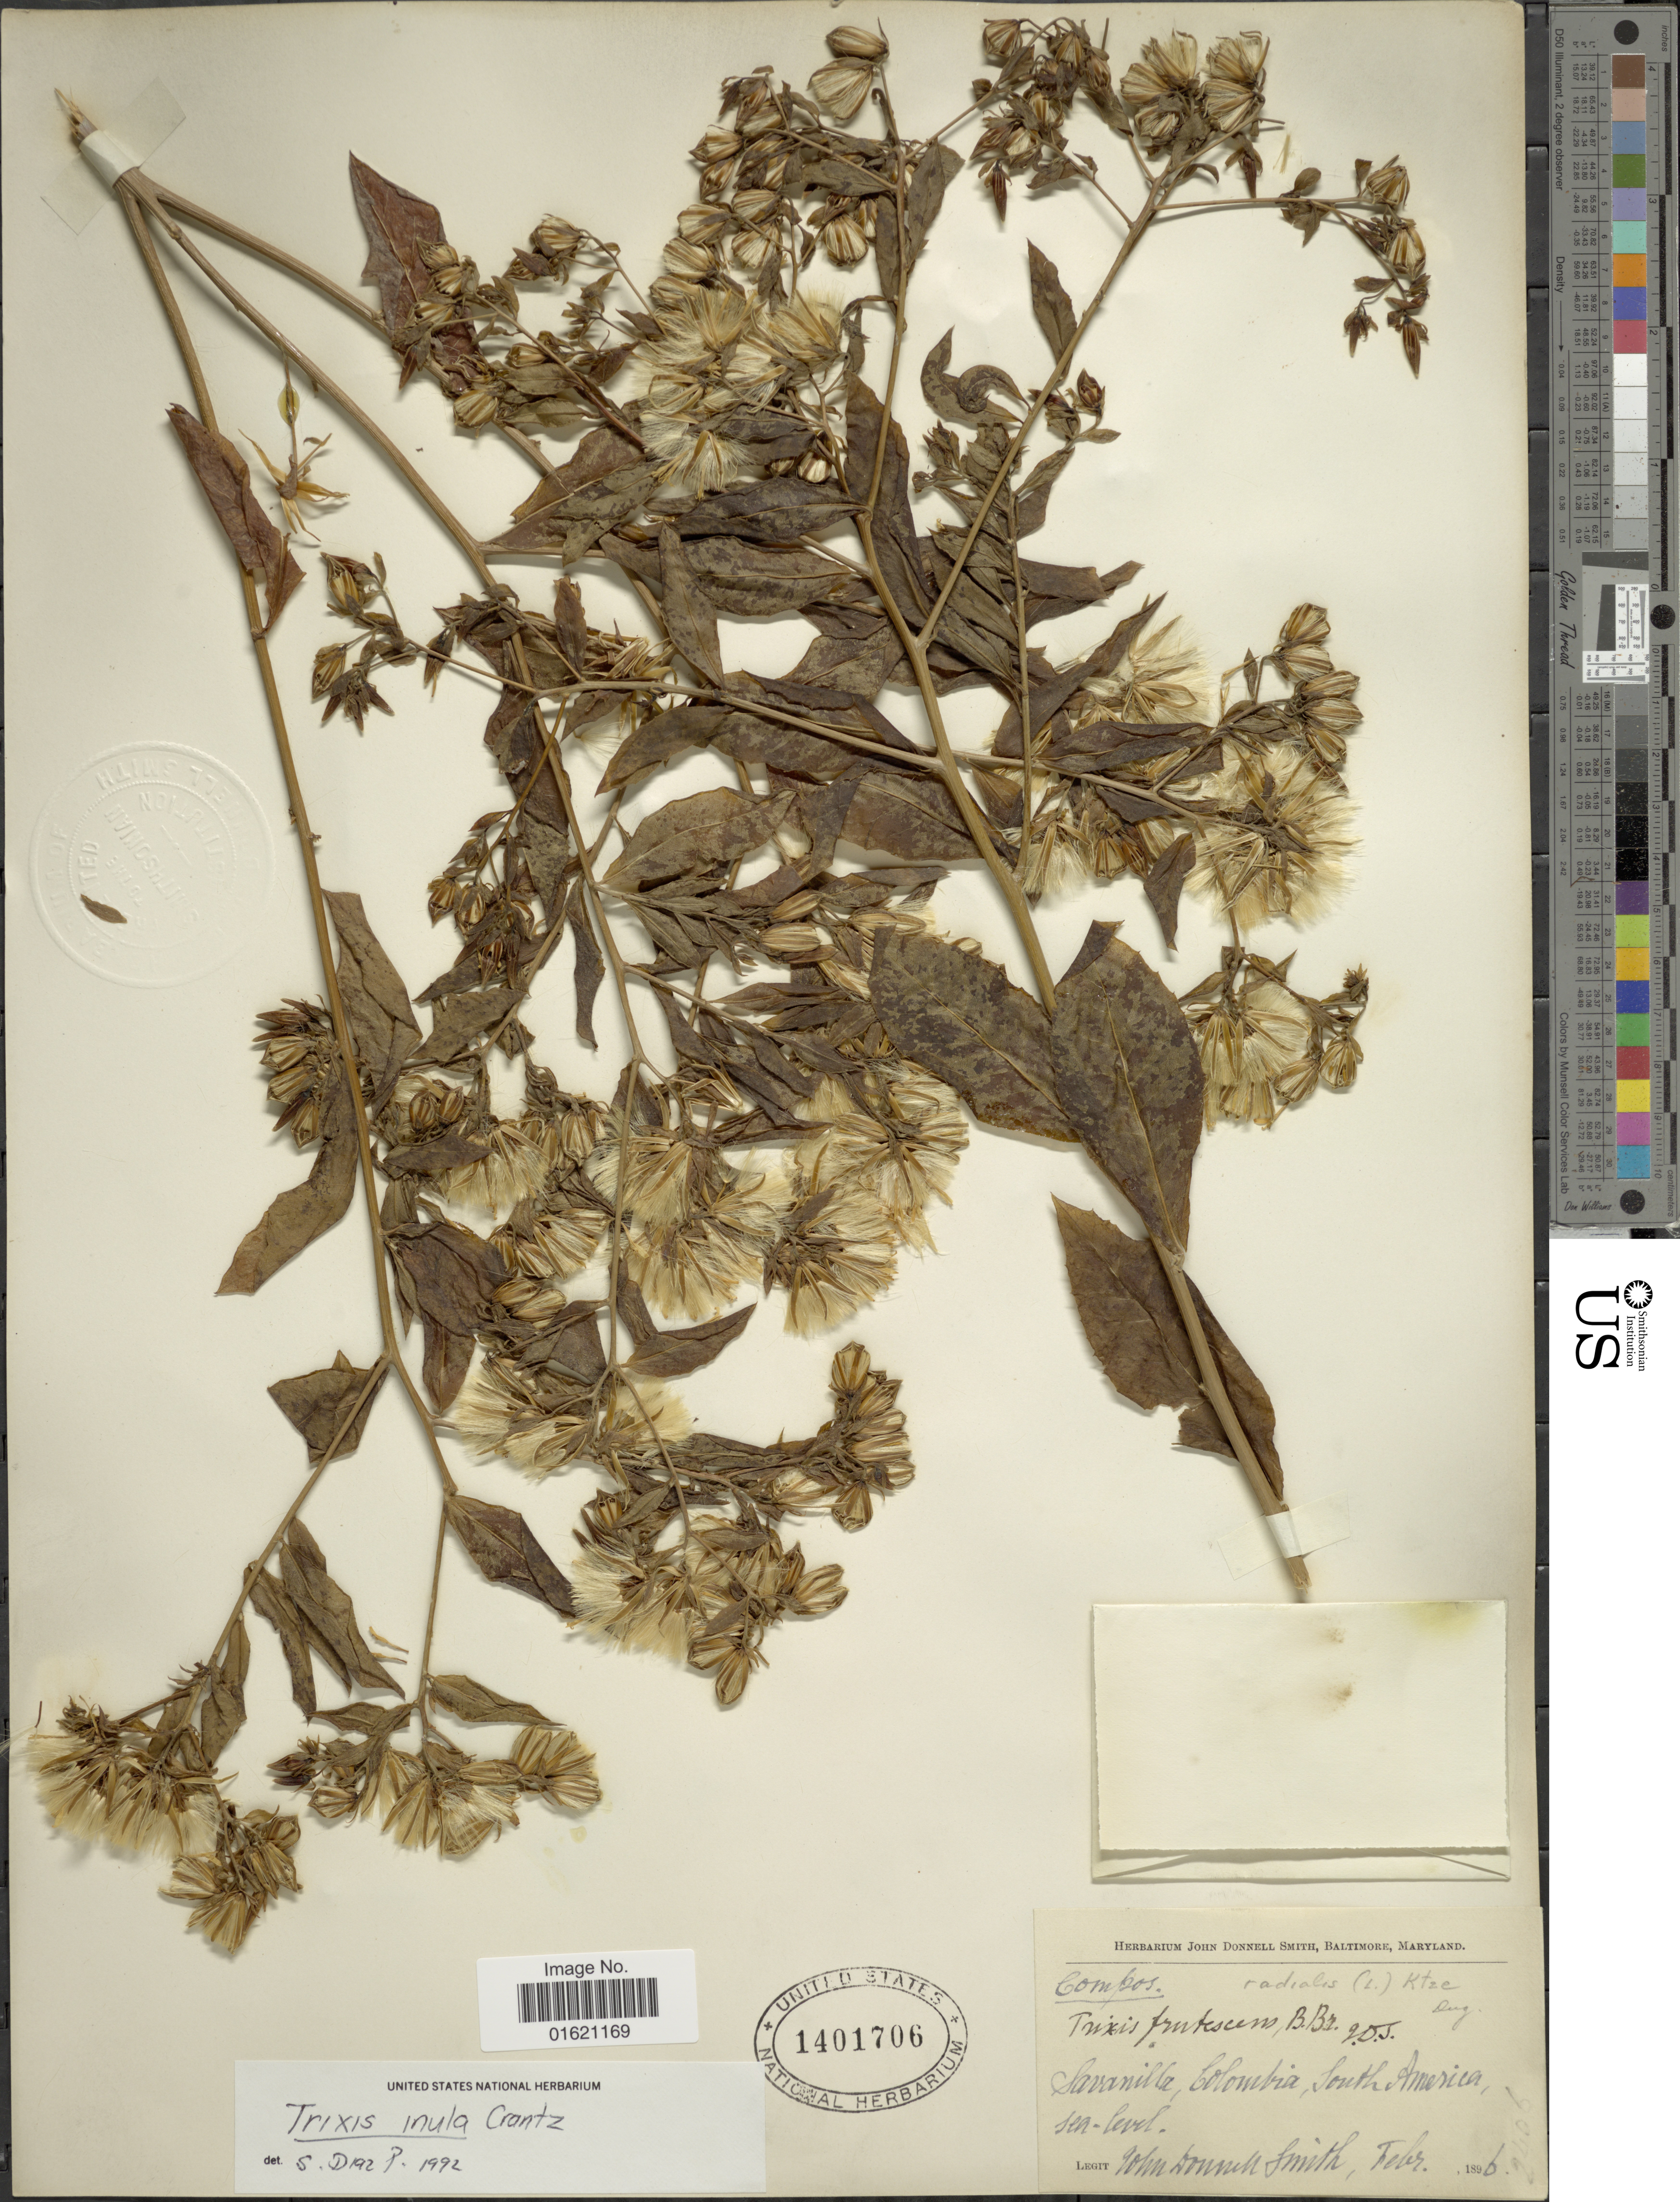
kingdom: Plantae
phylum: Tracheophyta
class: Magnoliopsida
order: Asterales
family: Asteraceae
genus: Trixis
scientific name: Trixis inula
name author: Crantz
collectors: J. Donnell Smith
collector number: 2406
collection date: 1896-02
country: Colombia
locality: Savanilla, South America, sea level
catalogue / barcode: US 1401706